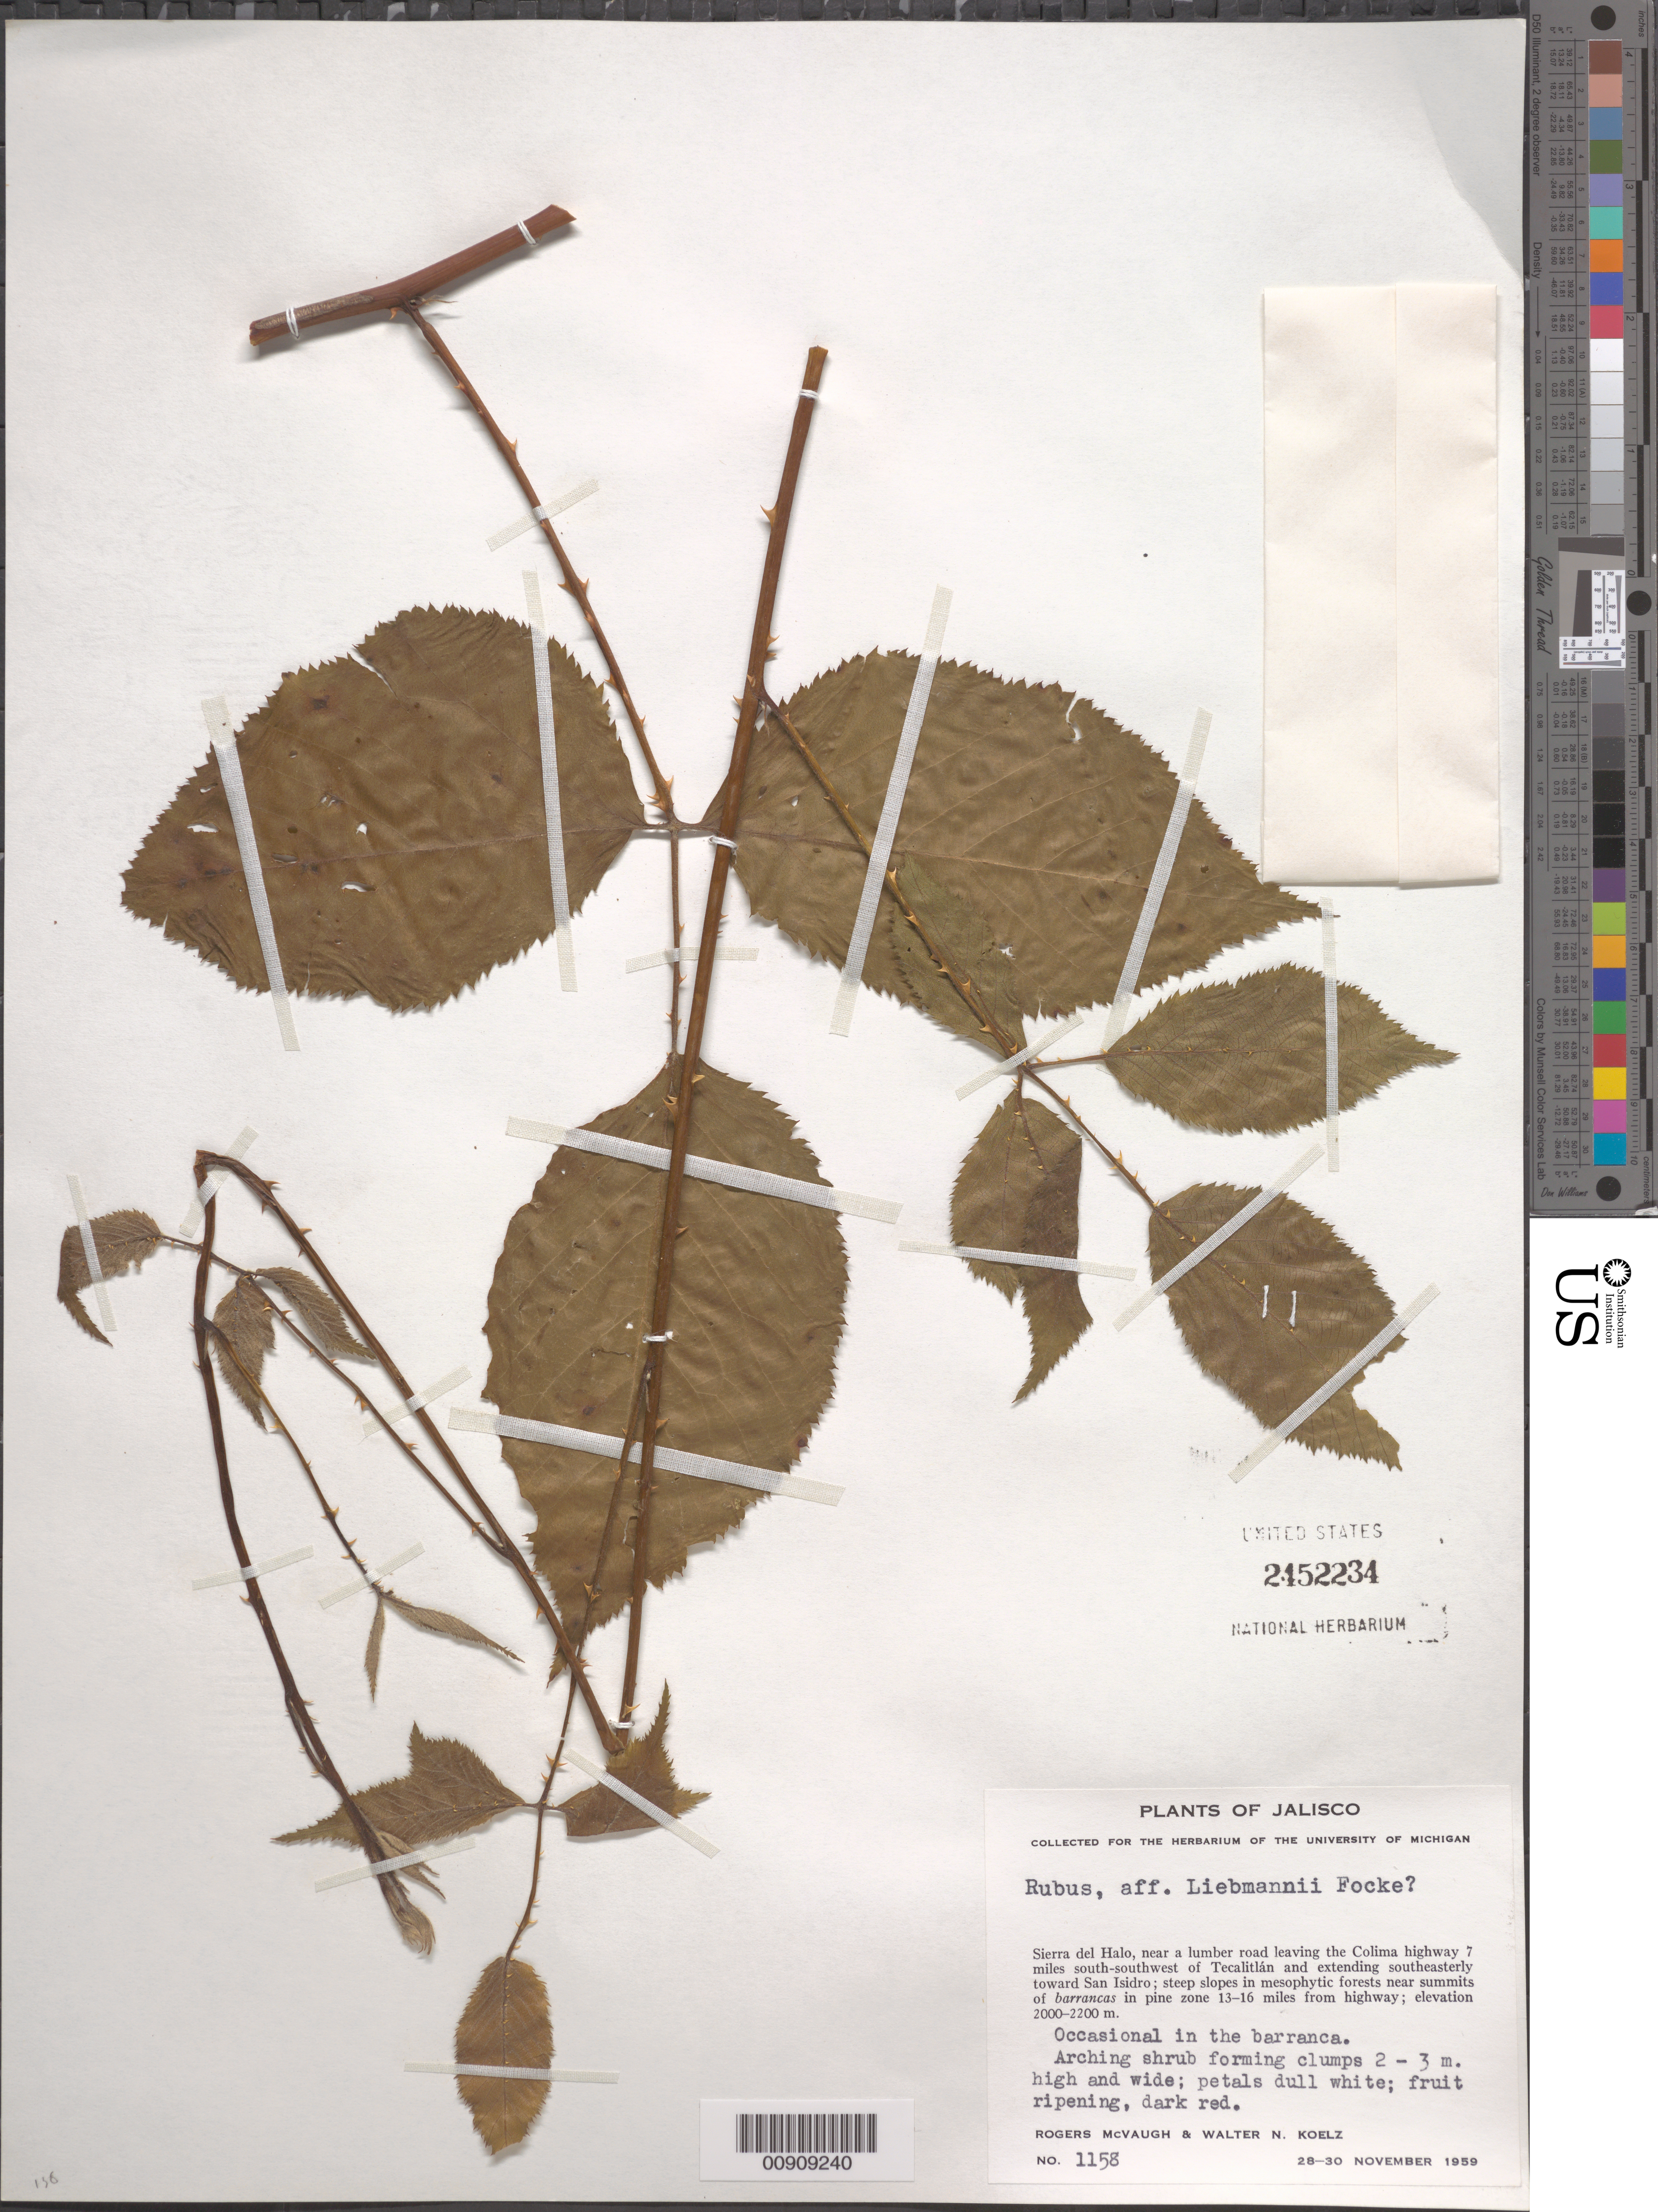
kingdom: Plantae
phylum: Tracheophyta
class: Magnoliopsida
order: Rosales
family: Rosaceae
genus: Rubus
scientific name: Rubus liebmannii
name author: Focke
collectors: R. McVaugh & W. N. Koelz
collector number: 1158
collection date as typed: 28 Nov 1959 to 30 Nov 1959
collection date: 1959-11-28/1959-11-30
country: Mexico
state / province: Jalisco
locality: Sierra del Halo, near a lumber road leaving the Colima highway 7 miles south-southwest of Tecalitlán and extending southeasterly toward San Isidro.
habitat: Steep slopes in mesophytic forests near summits of barrancas in pine zone 13-16 miles from highway.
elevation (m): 2200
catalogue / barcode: US 2452234